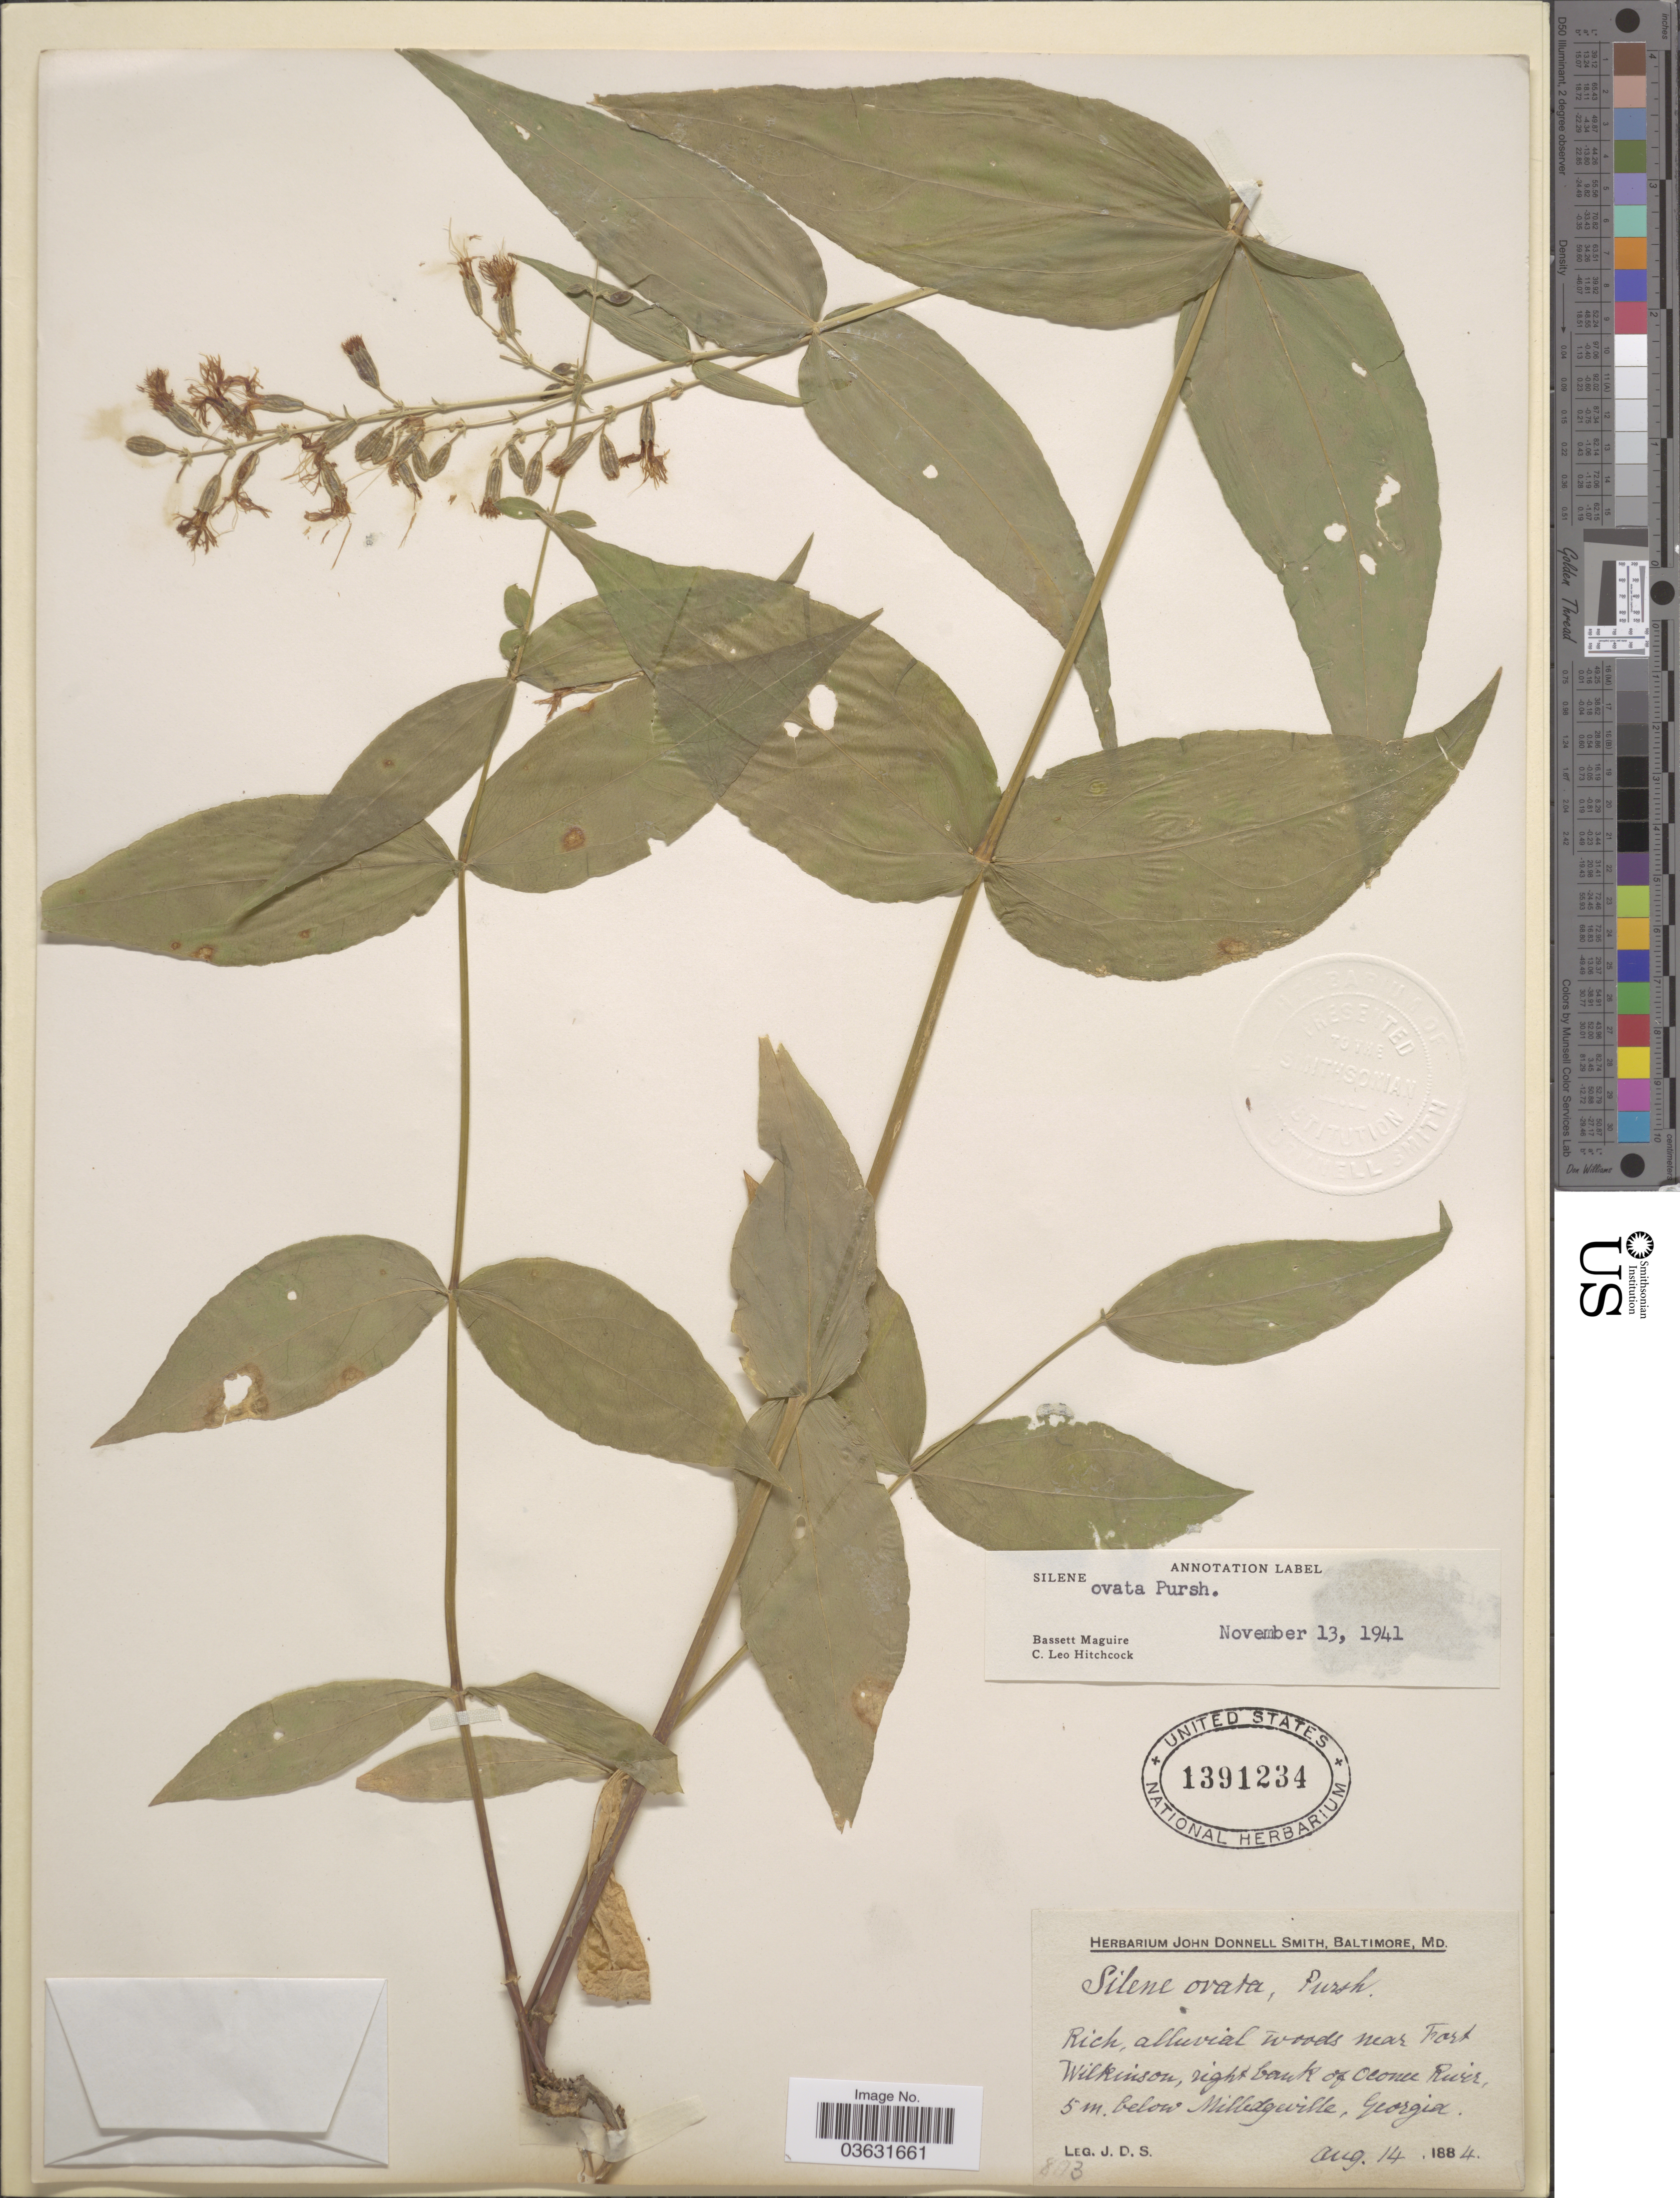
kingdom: Plantae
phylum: Tracheophyta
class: Magnoliopsida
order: Caryophyllales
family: Caryophyllaceae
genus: Silene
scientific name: Silene ovata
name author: Pursh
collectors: J. Donnell Smith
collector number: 803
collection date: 1884-08-14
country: United States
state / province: Georgia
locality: Near Fort Wilkinson, right bank of Oconee River, 5 m. below Milledgeville.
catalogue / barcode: US 1391234